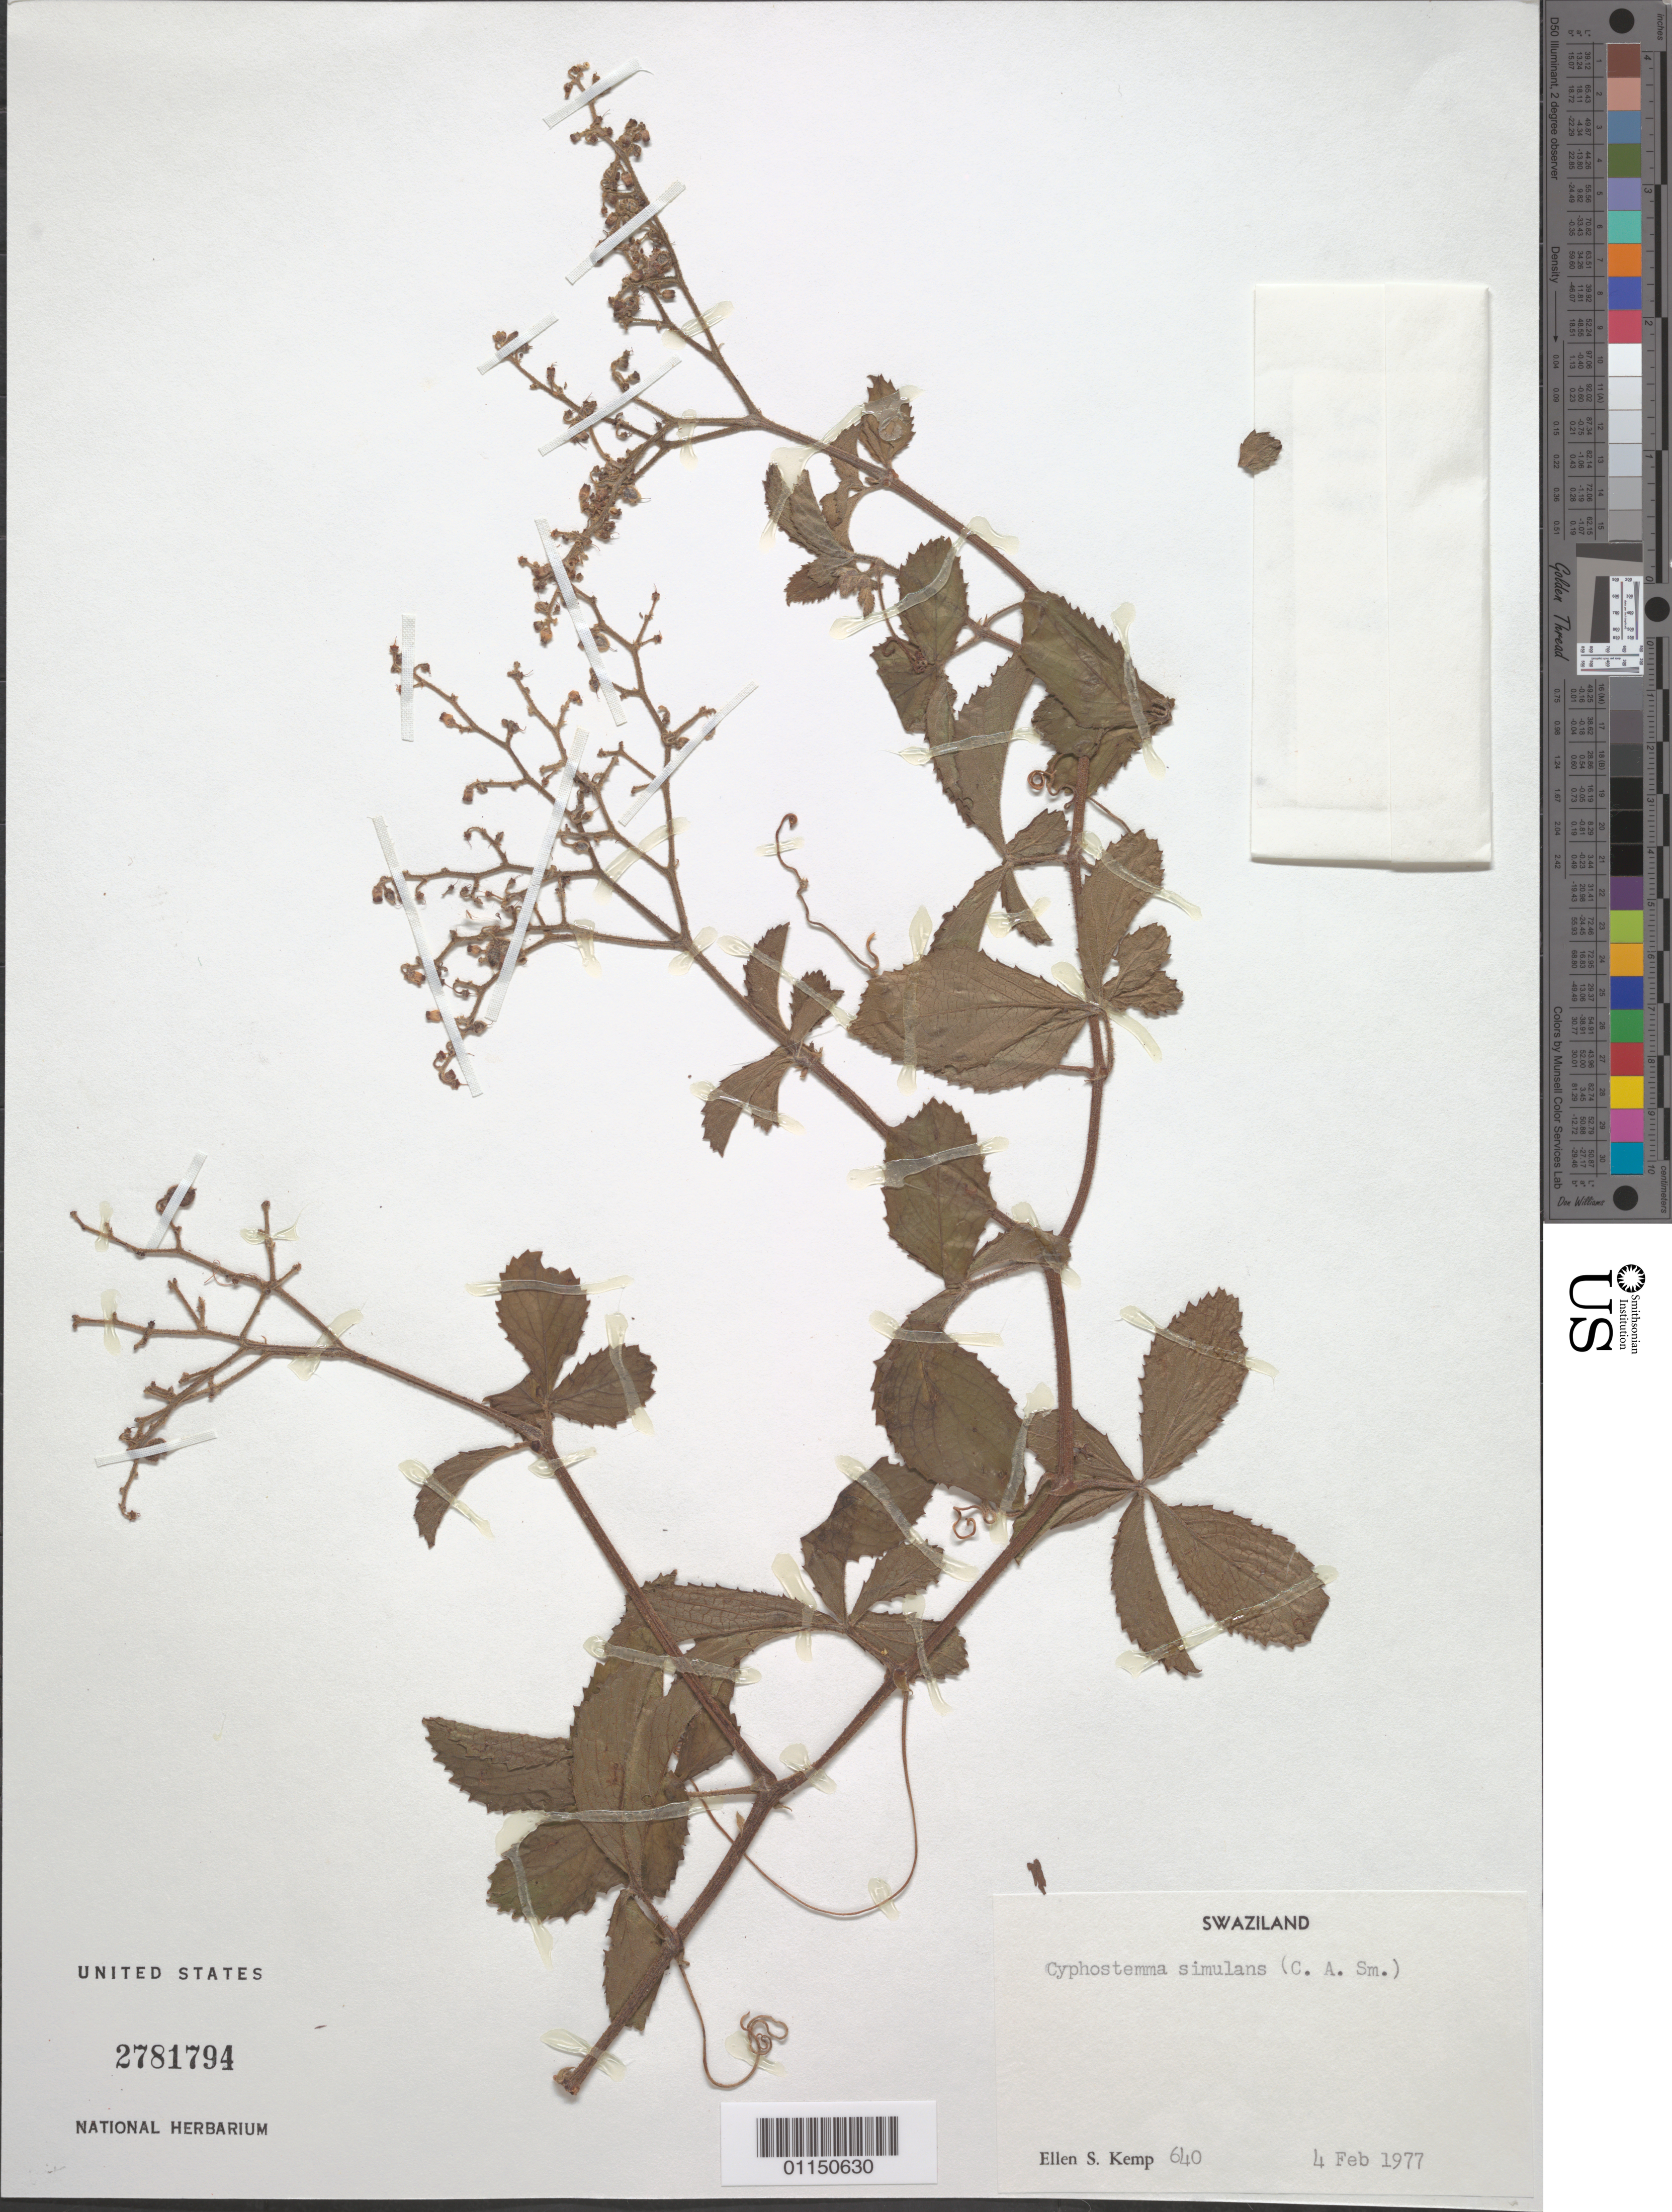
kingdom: Plantae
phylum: Tracheophyta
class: Magnoliopsida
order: Vitales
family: Vitaceae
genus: Cyphostemma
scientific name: Cyphostemma simulans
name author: (C.A. Sm.) Wild & R.B. Drumm.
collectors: E. S. Kemp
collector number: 640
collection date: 1977-02-04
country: Eswatini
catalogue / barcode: US 2781794